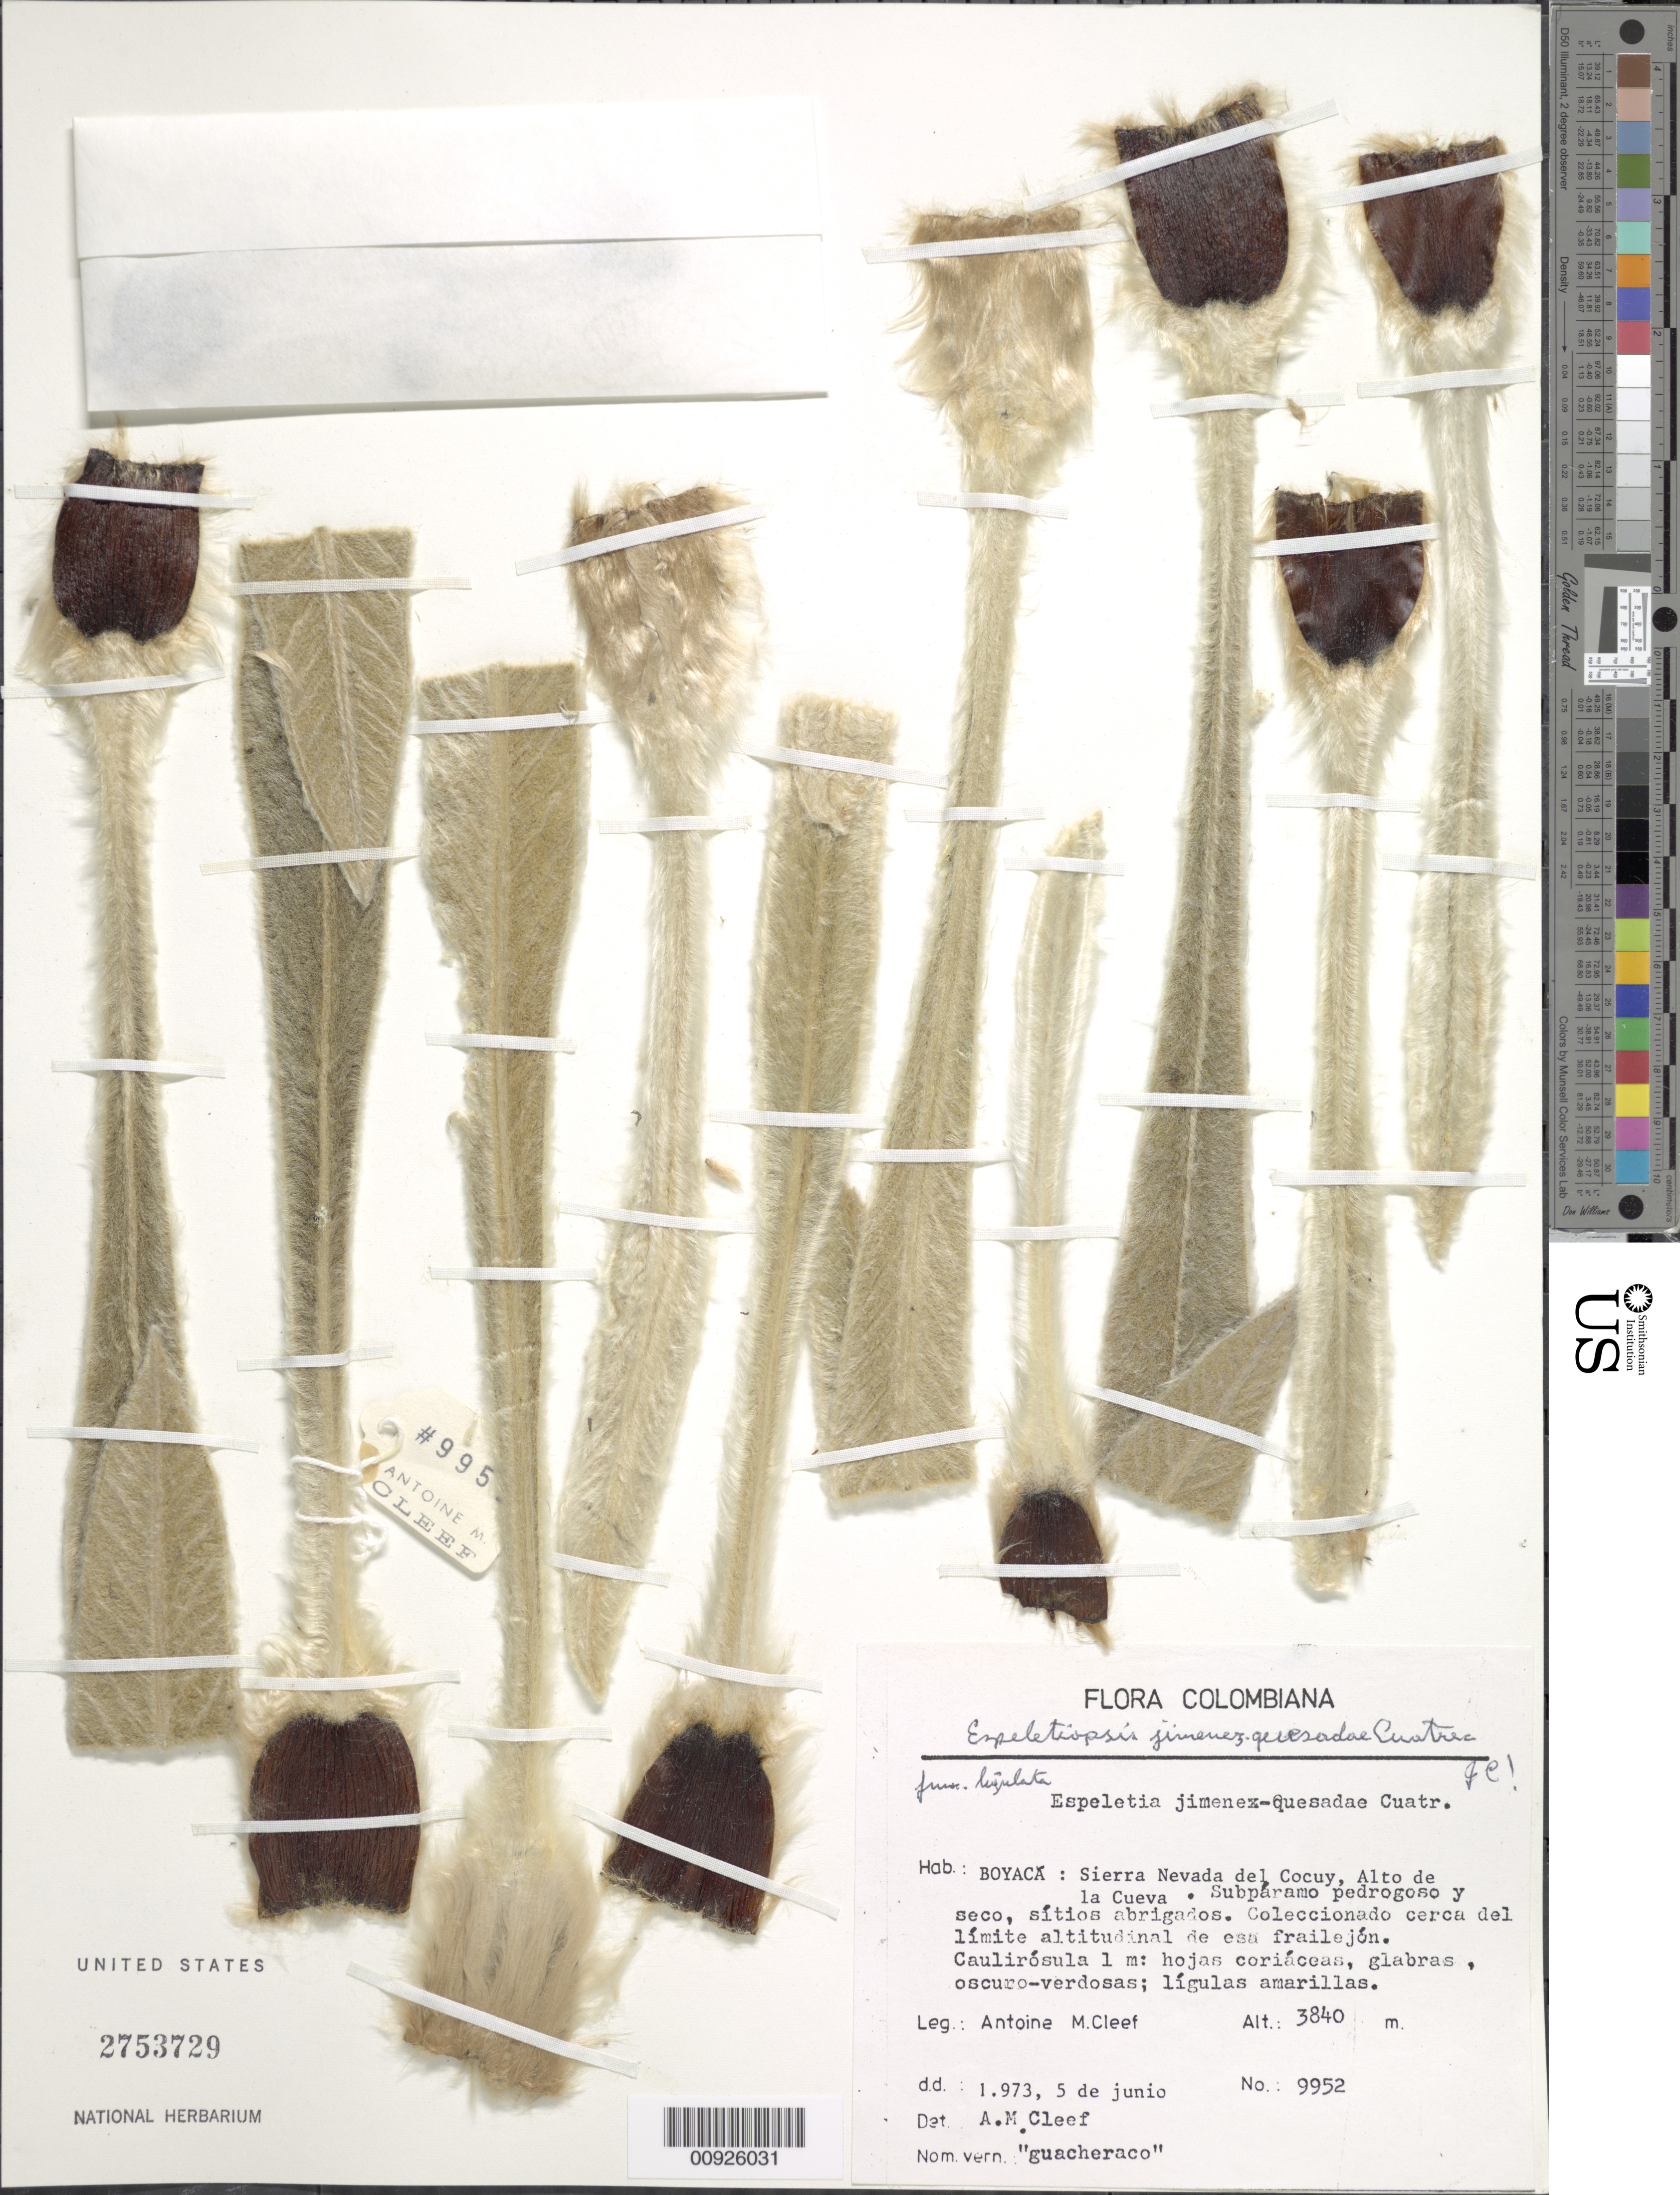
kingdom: Plantae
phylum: Tracheophyta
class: Magnoliopsida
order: Asterales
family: Asteraceae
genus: Espeletiopsis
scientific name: Espeletiopsis jimenez-quesadae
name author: (Cuatrec.) Cuatrec.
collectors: A. M. Cleef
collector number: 9952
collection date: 1973-06-05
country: Colombia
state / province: Boyacá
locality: Boyacá: Sierra Nevada del Cocuy, Alto de la Cueva.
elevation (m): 3840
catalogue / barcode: US 2753729